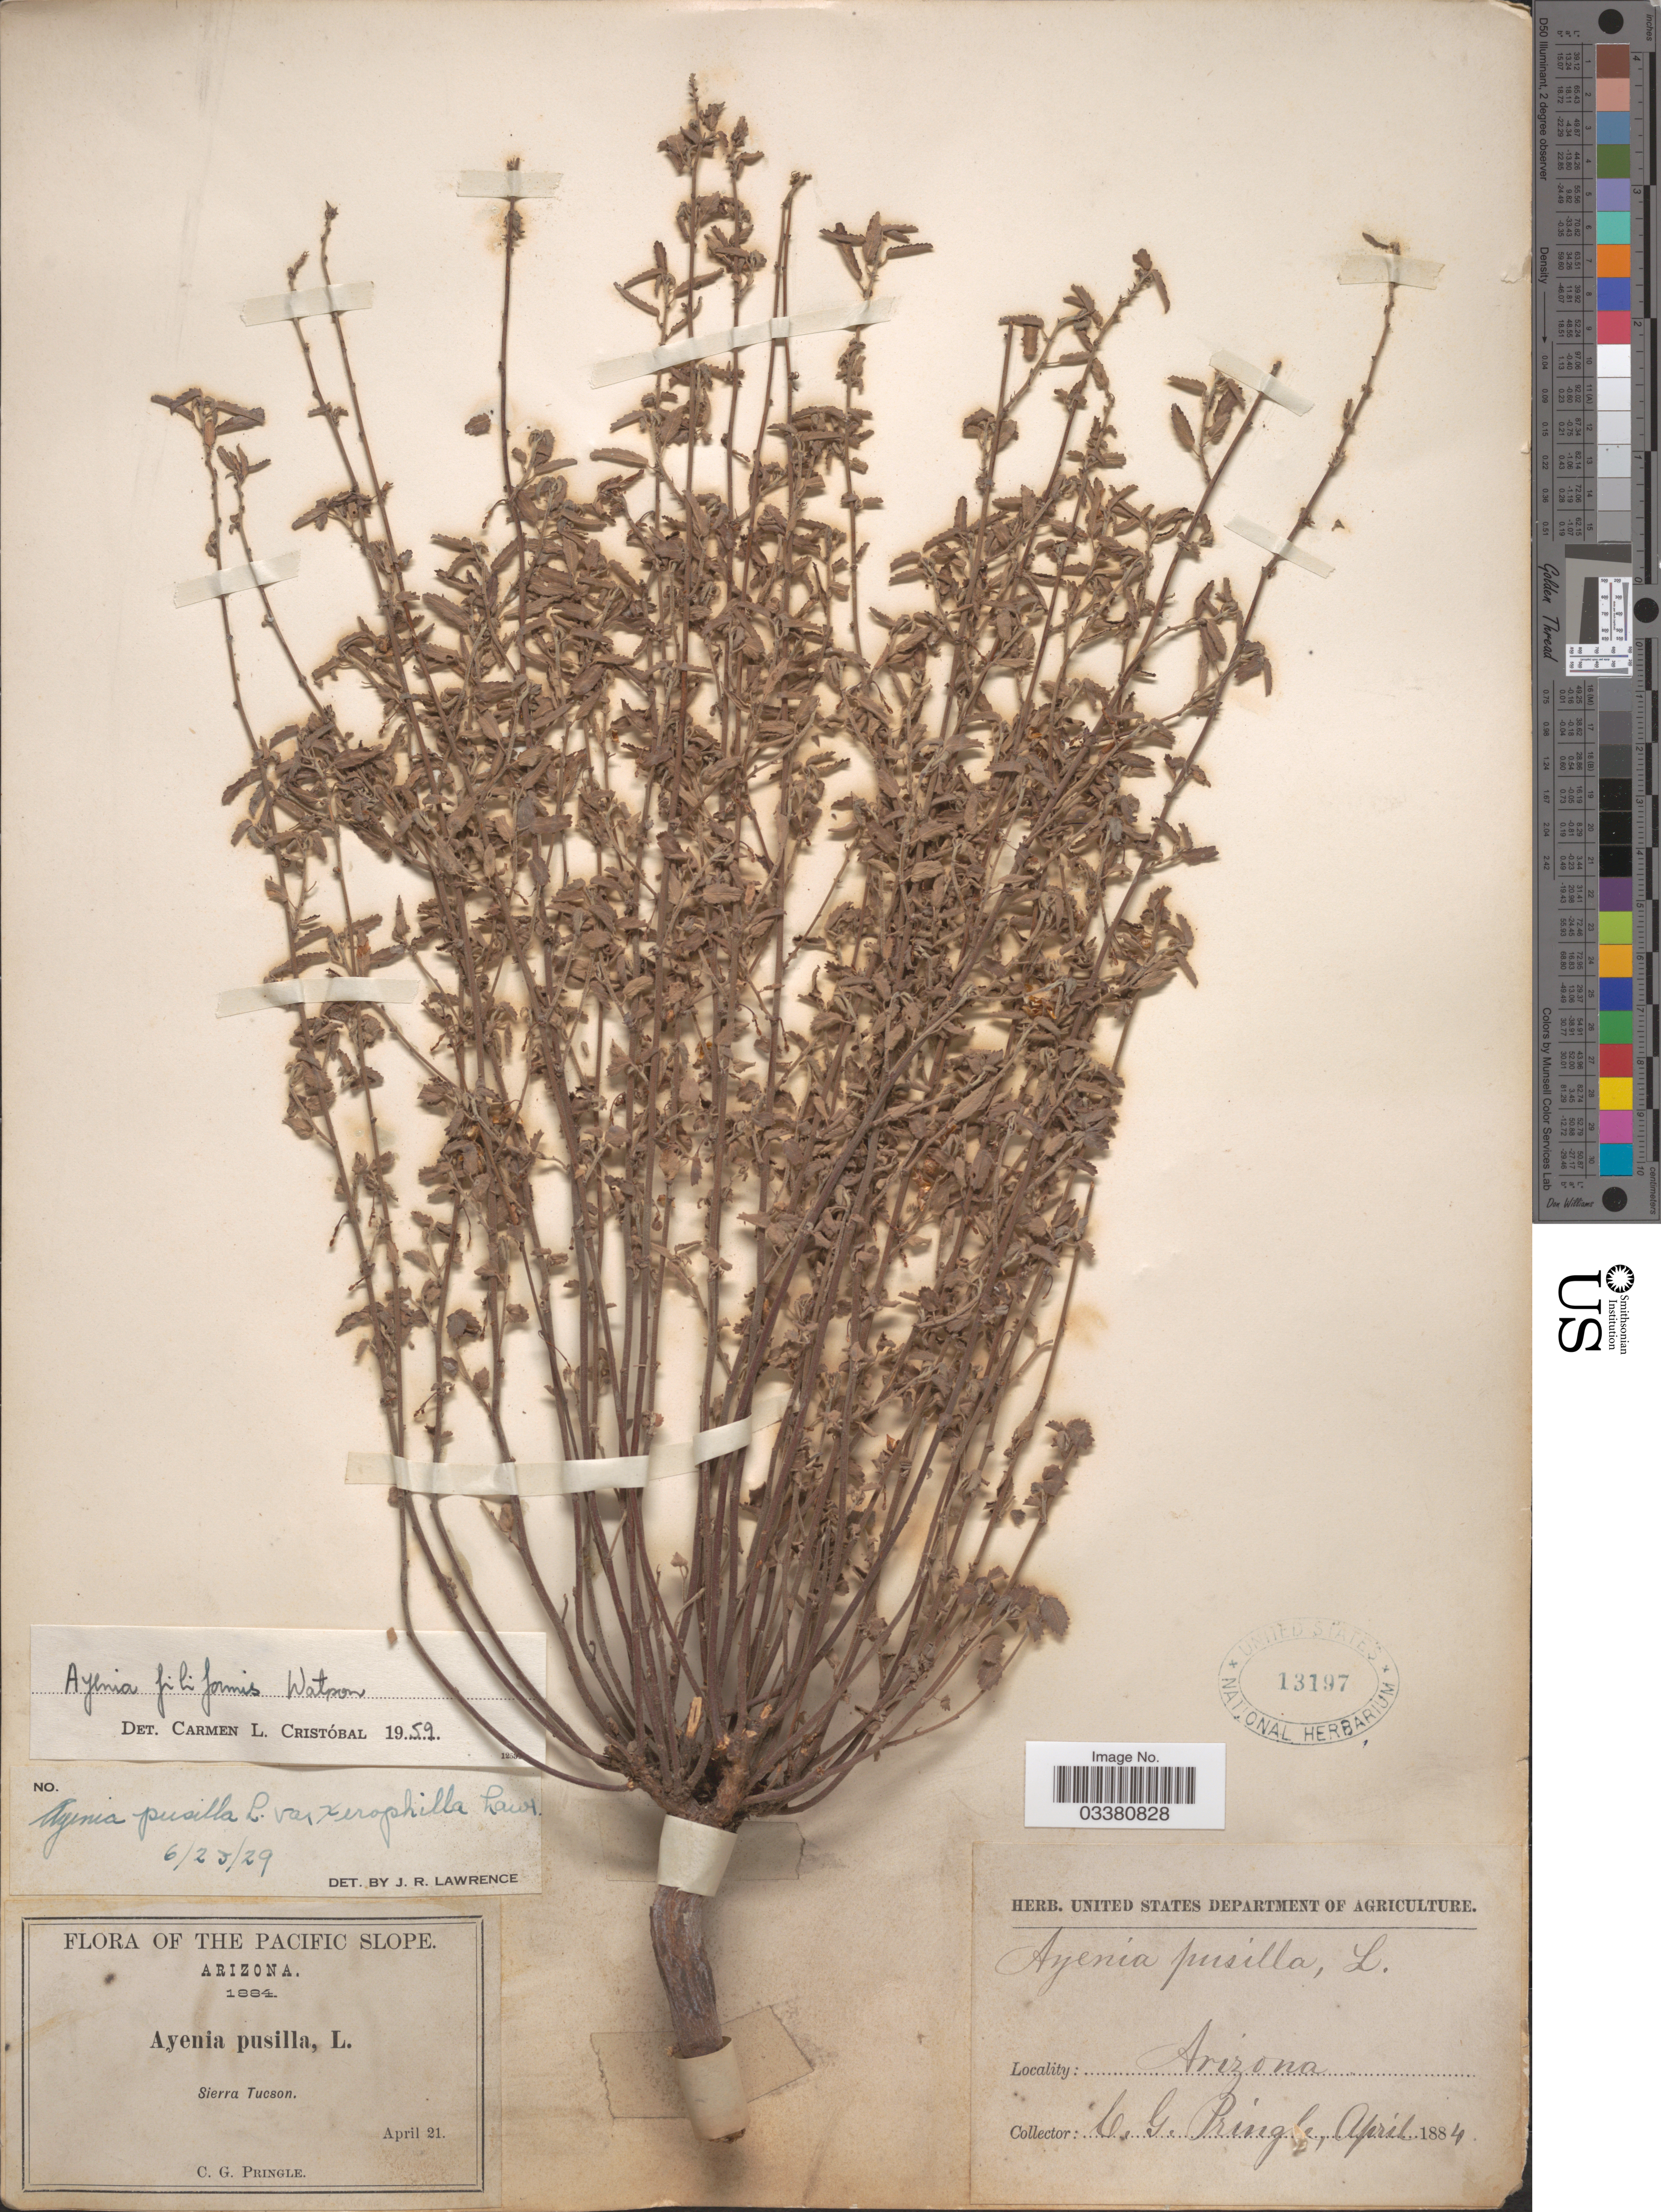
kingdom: Plantae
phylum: Tracheophyta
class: Magnoliopsida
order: Malvales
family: Malvaceae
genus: Ayenia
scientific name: Ayenia filiformis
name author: S. Watson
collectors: C. G. Pringle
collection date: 1884-04-21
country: United States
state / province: Arizona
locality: The Pacific Slope. Sierra Tucson.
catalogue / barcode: US 13197